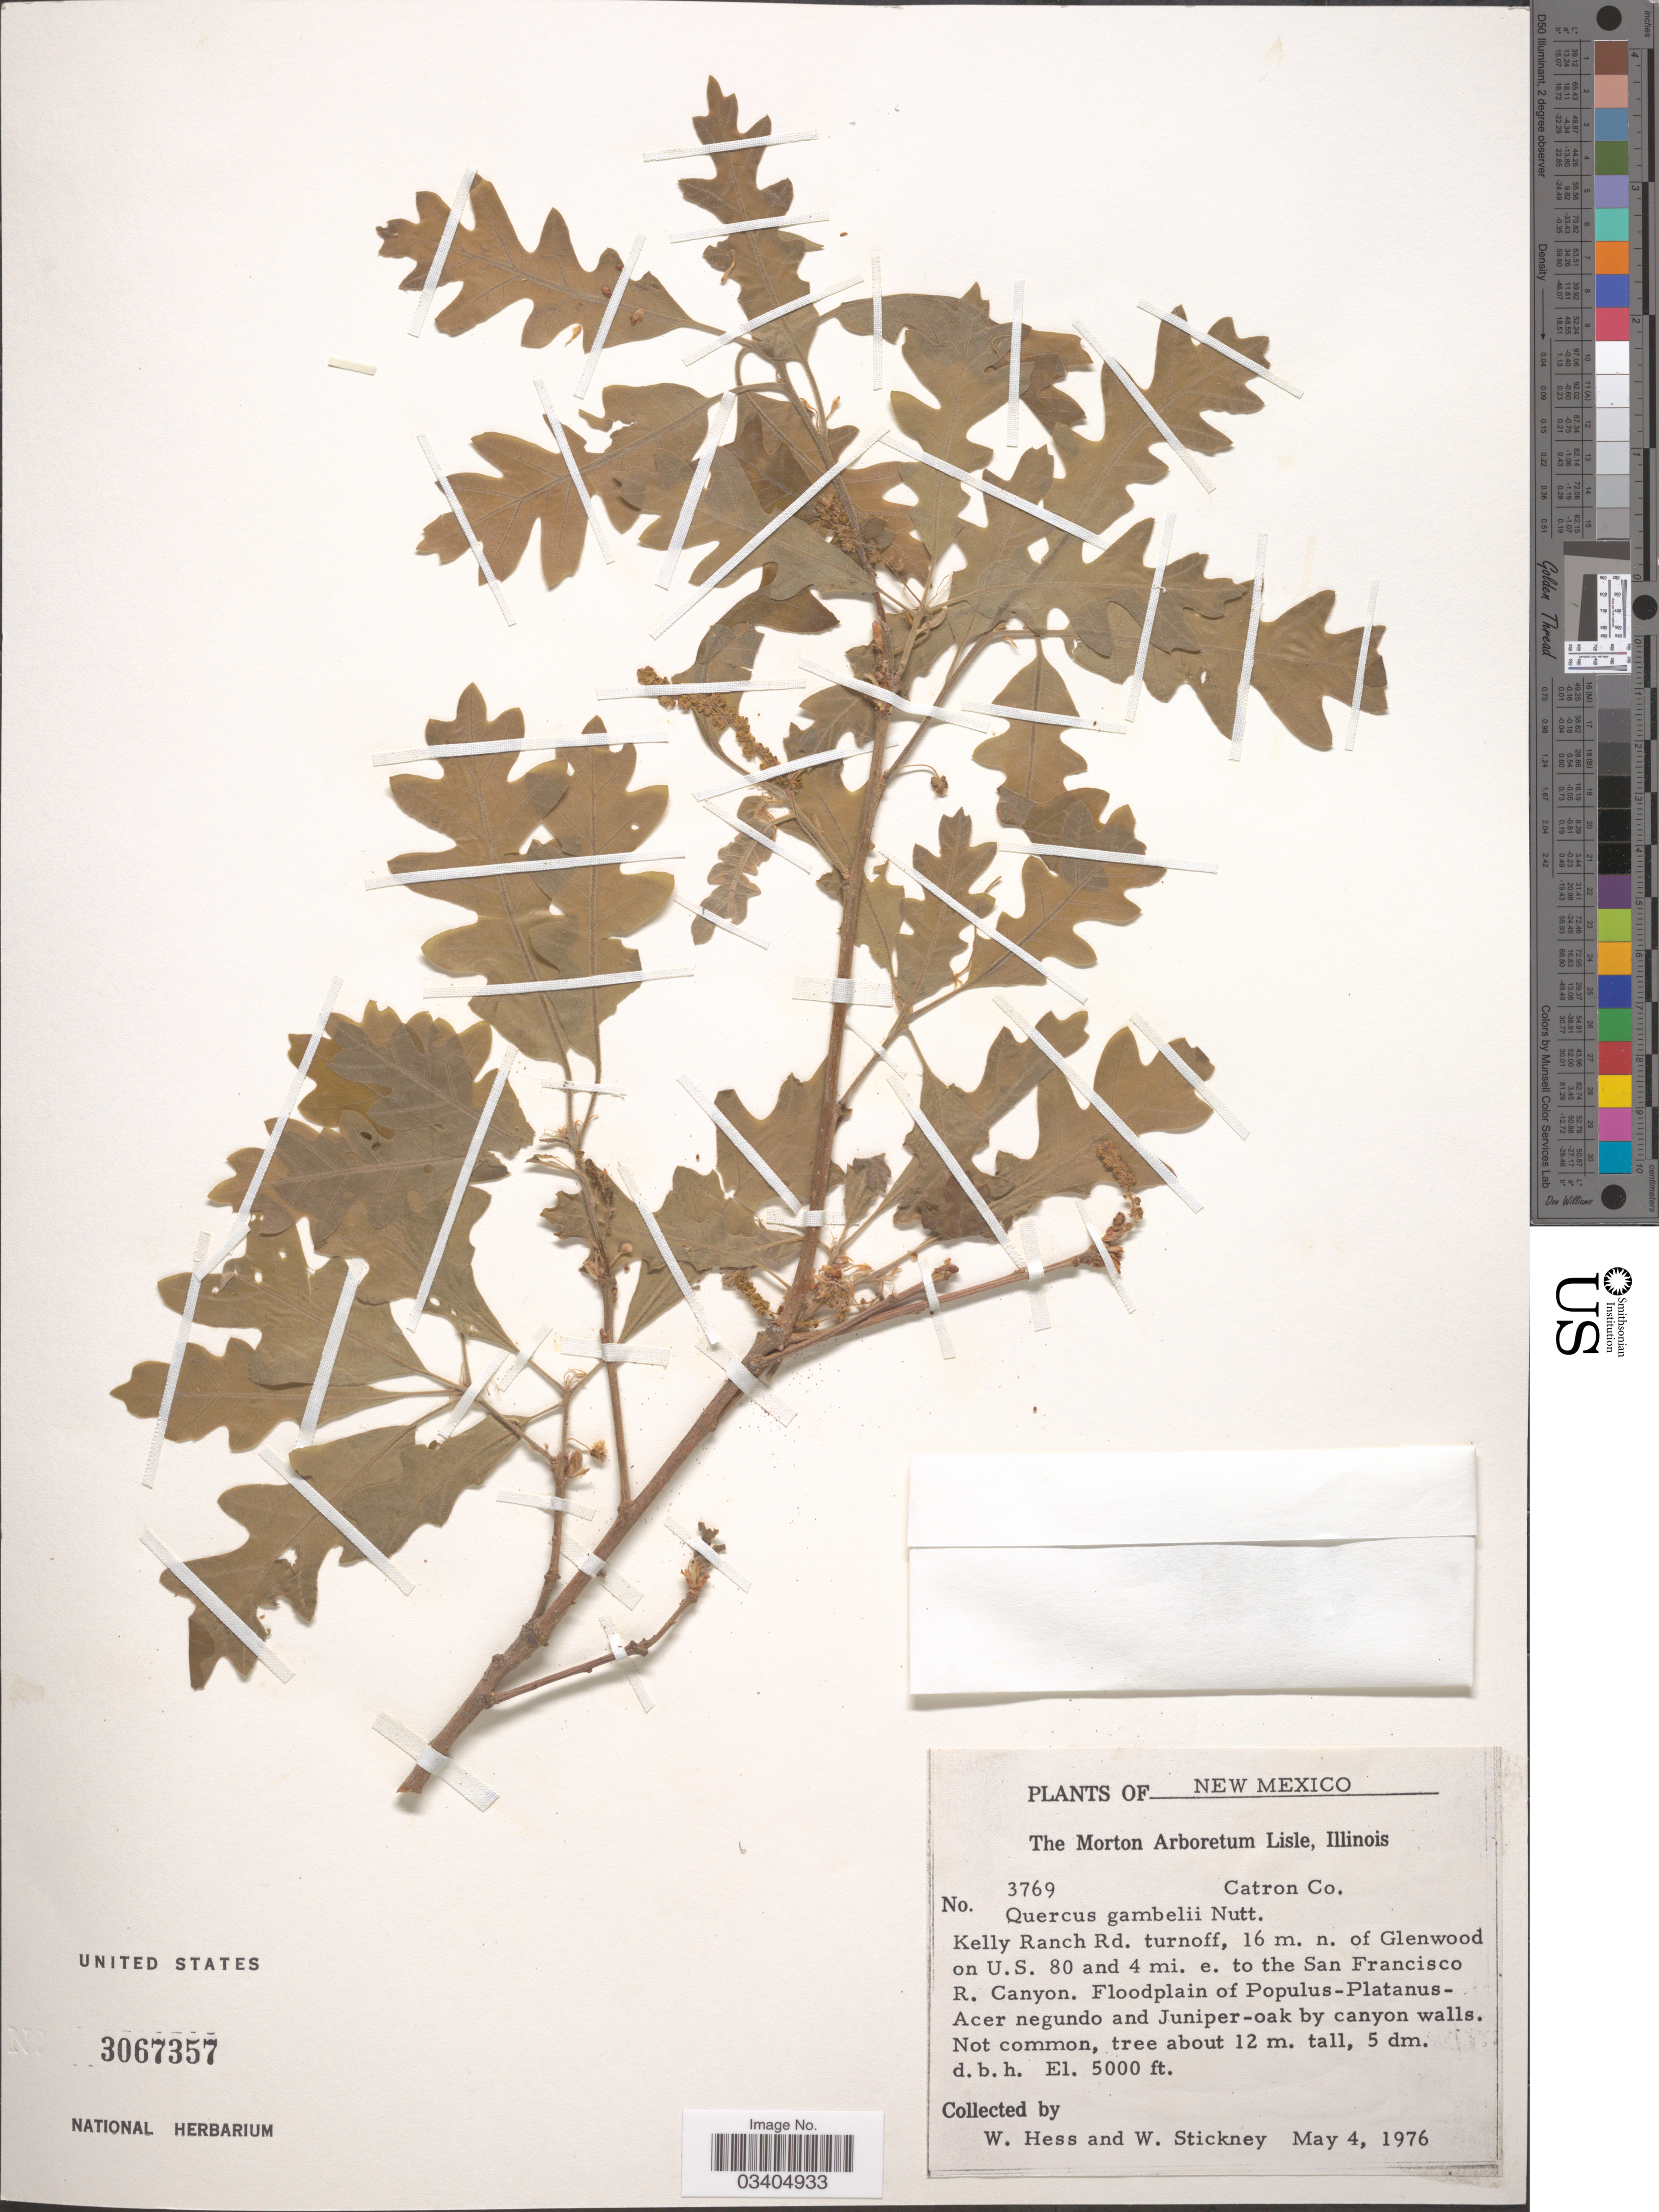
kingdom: Plantae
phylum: Tracheophyta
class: Magnoliopsida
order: Fagales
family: Fagaceae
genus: Quercus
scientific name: Quercus gambelii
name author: Nutt.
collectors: W. Hess & W. Stickney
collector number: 3769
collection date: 1976-05-04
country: United States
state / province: New Mexico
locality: Kelly Ranch Rd. turnoff, 16 m. n. of Glenwood on U.S. 80 and 4 mi. e. to the San Francisco R. Canyon.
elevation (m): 1524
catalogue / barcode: US 3067357